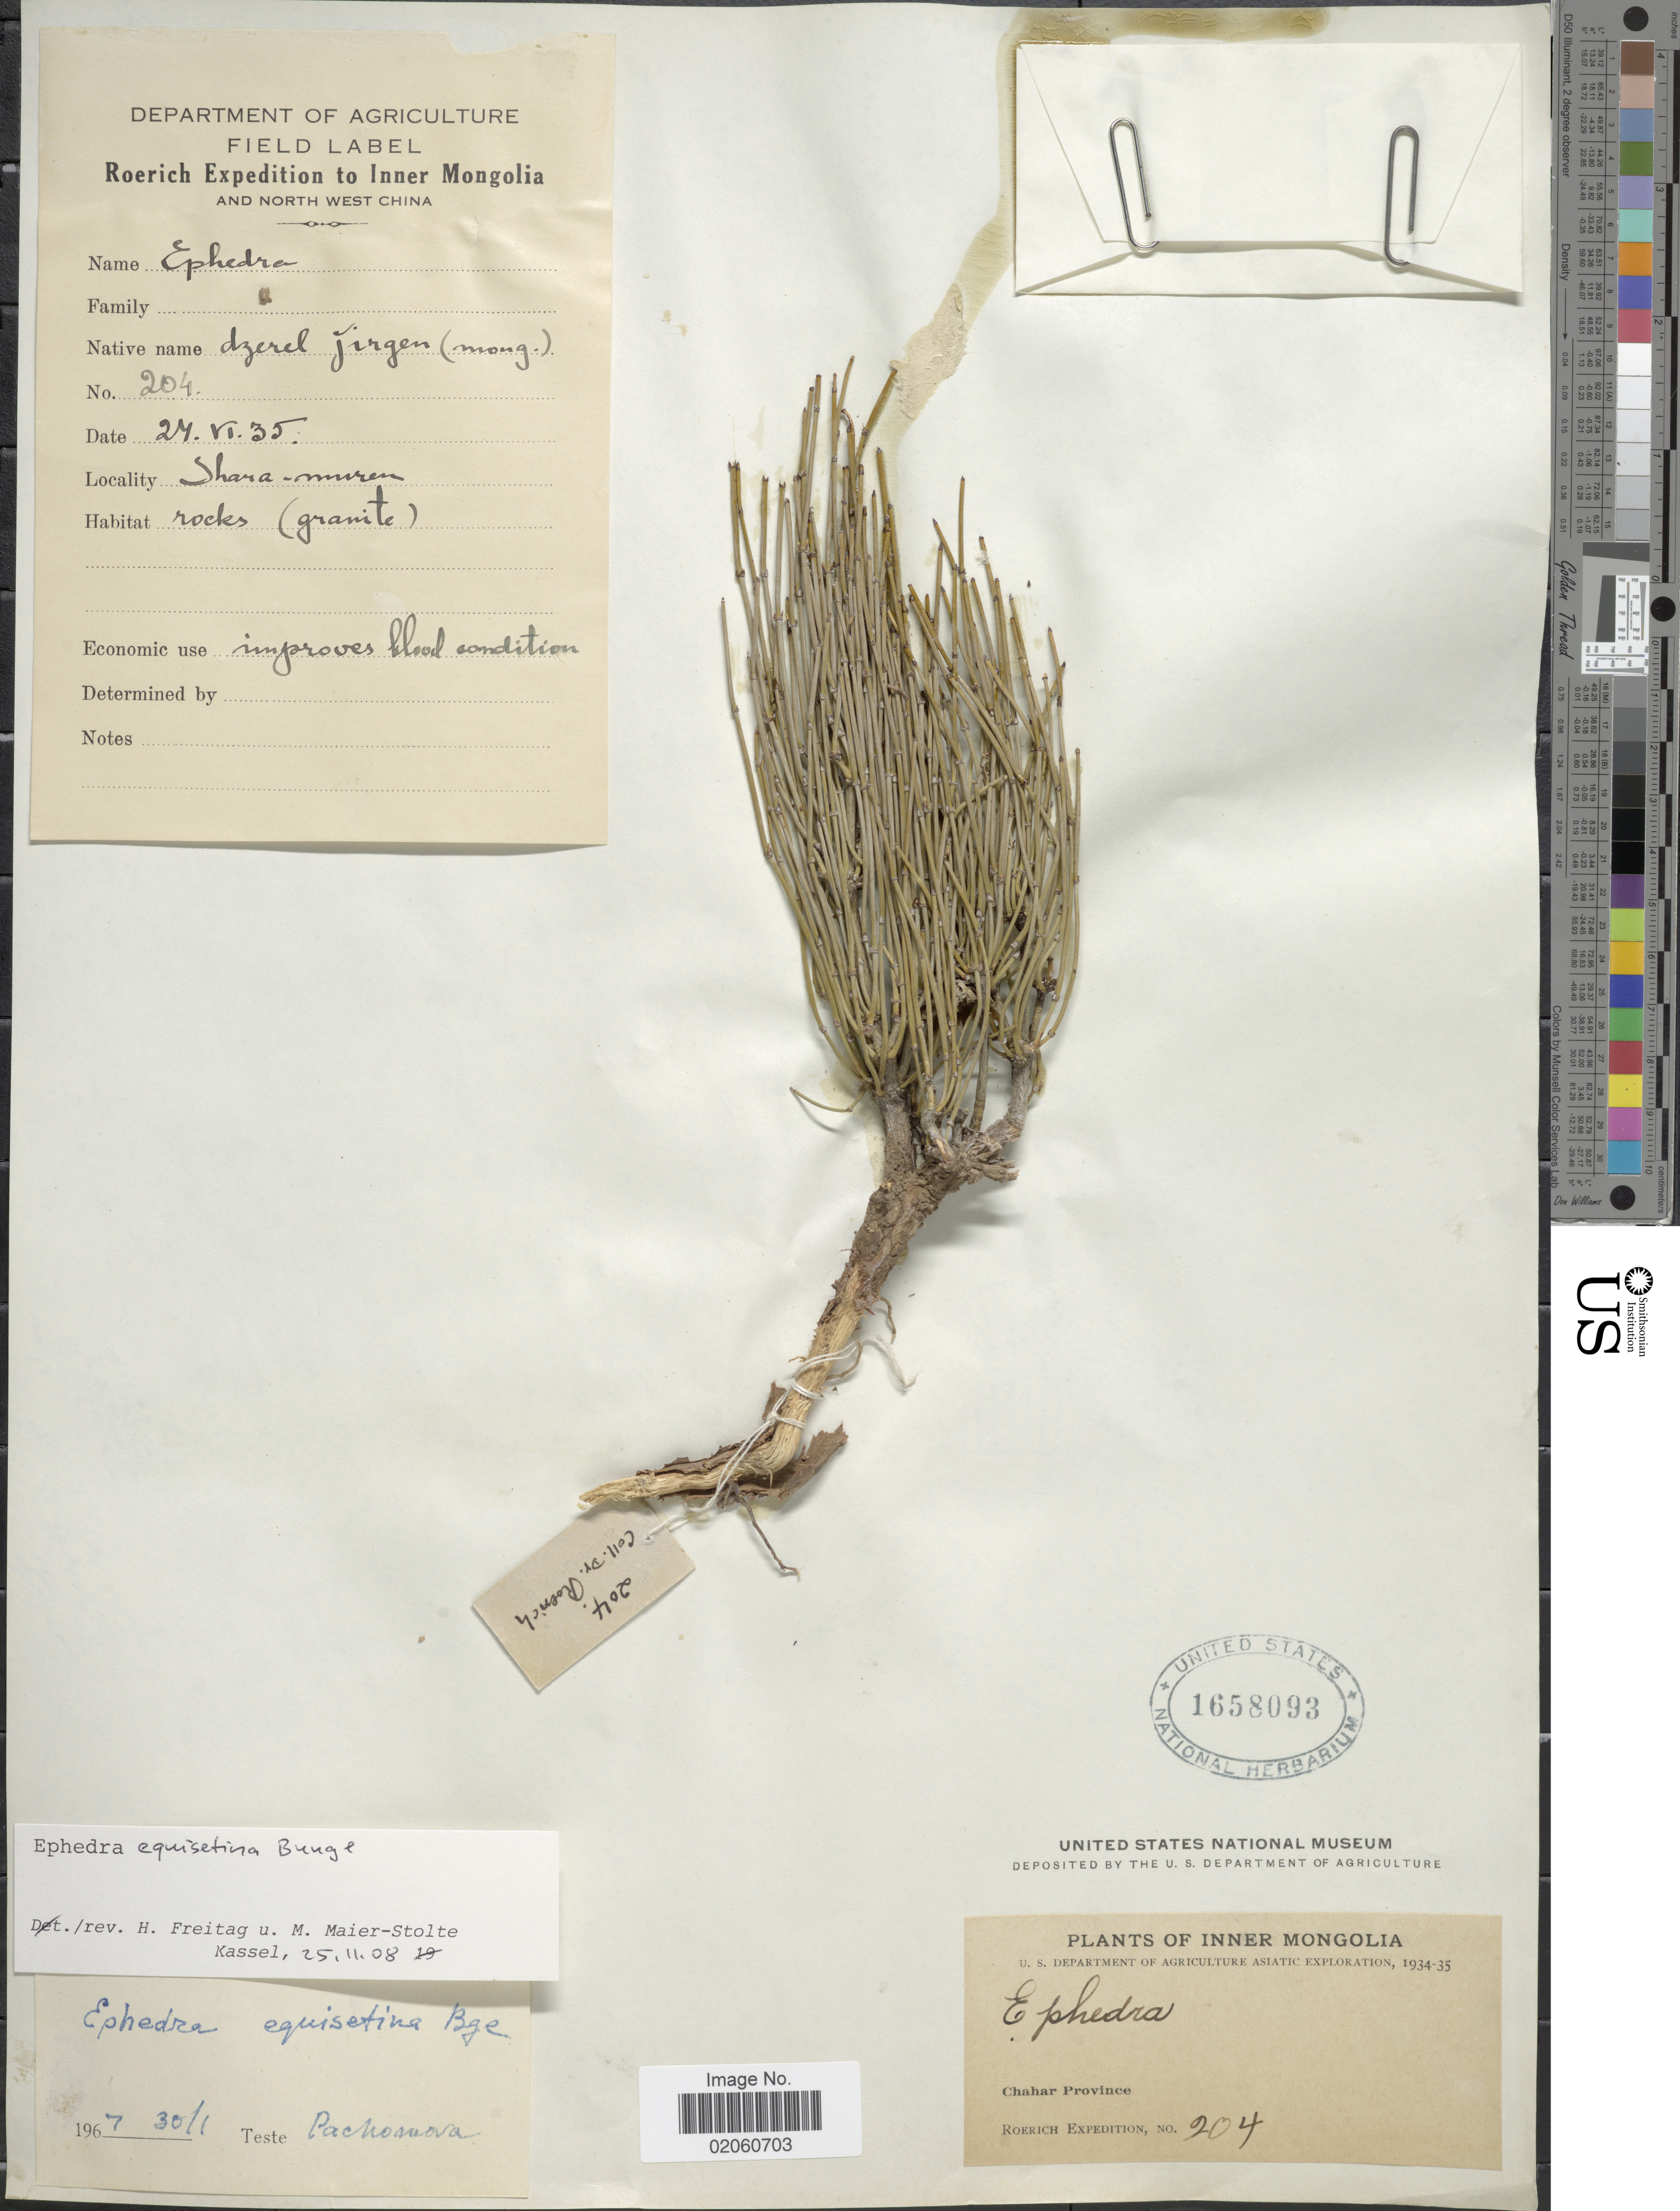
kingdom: Plantae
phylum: Tracheophyta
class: Gnetopsida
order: Ephedrales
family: Ephedraceae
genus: Ephedra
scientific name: Ephedra equisetina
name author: Bunge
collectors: Roerich Expedition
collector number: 204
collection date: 1935-06-26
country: China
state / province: Nei Monggol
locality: Inner Mongolia, Chahar Province, Shara-muren, Inner Monolia and North West China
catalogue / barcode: US 1658093